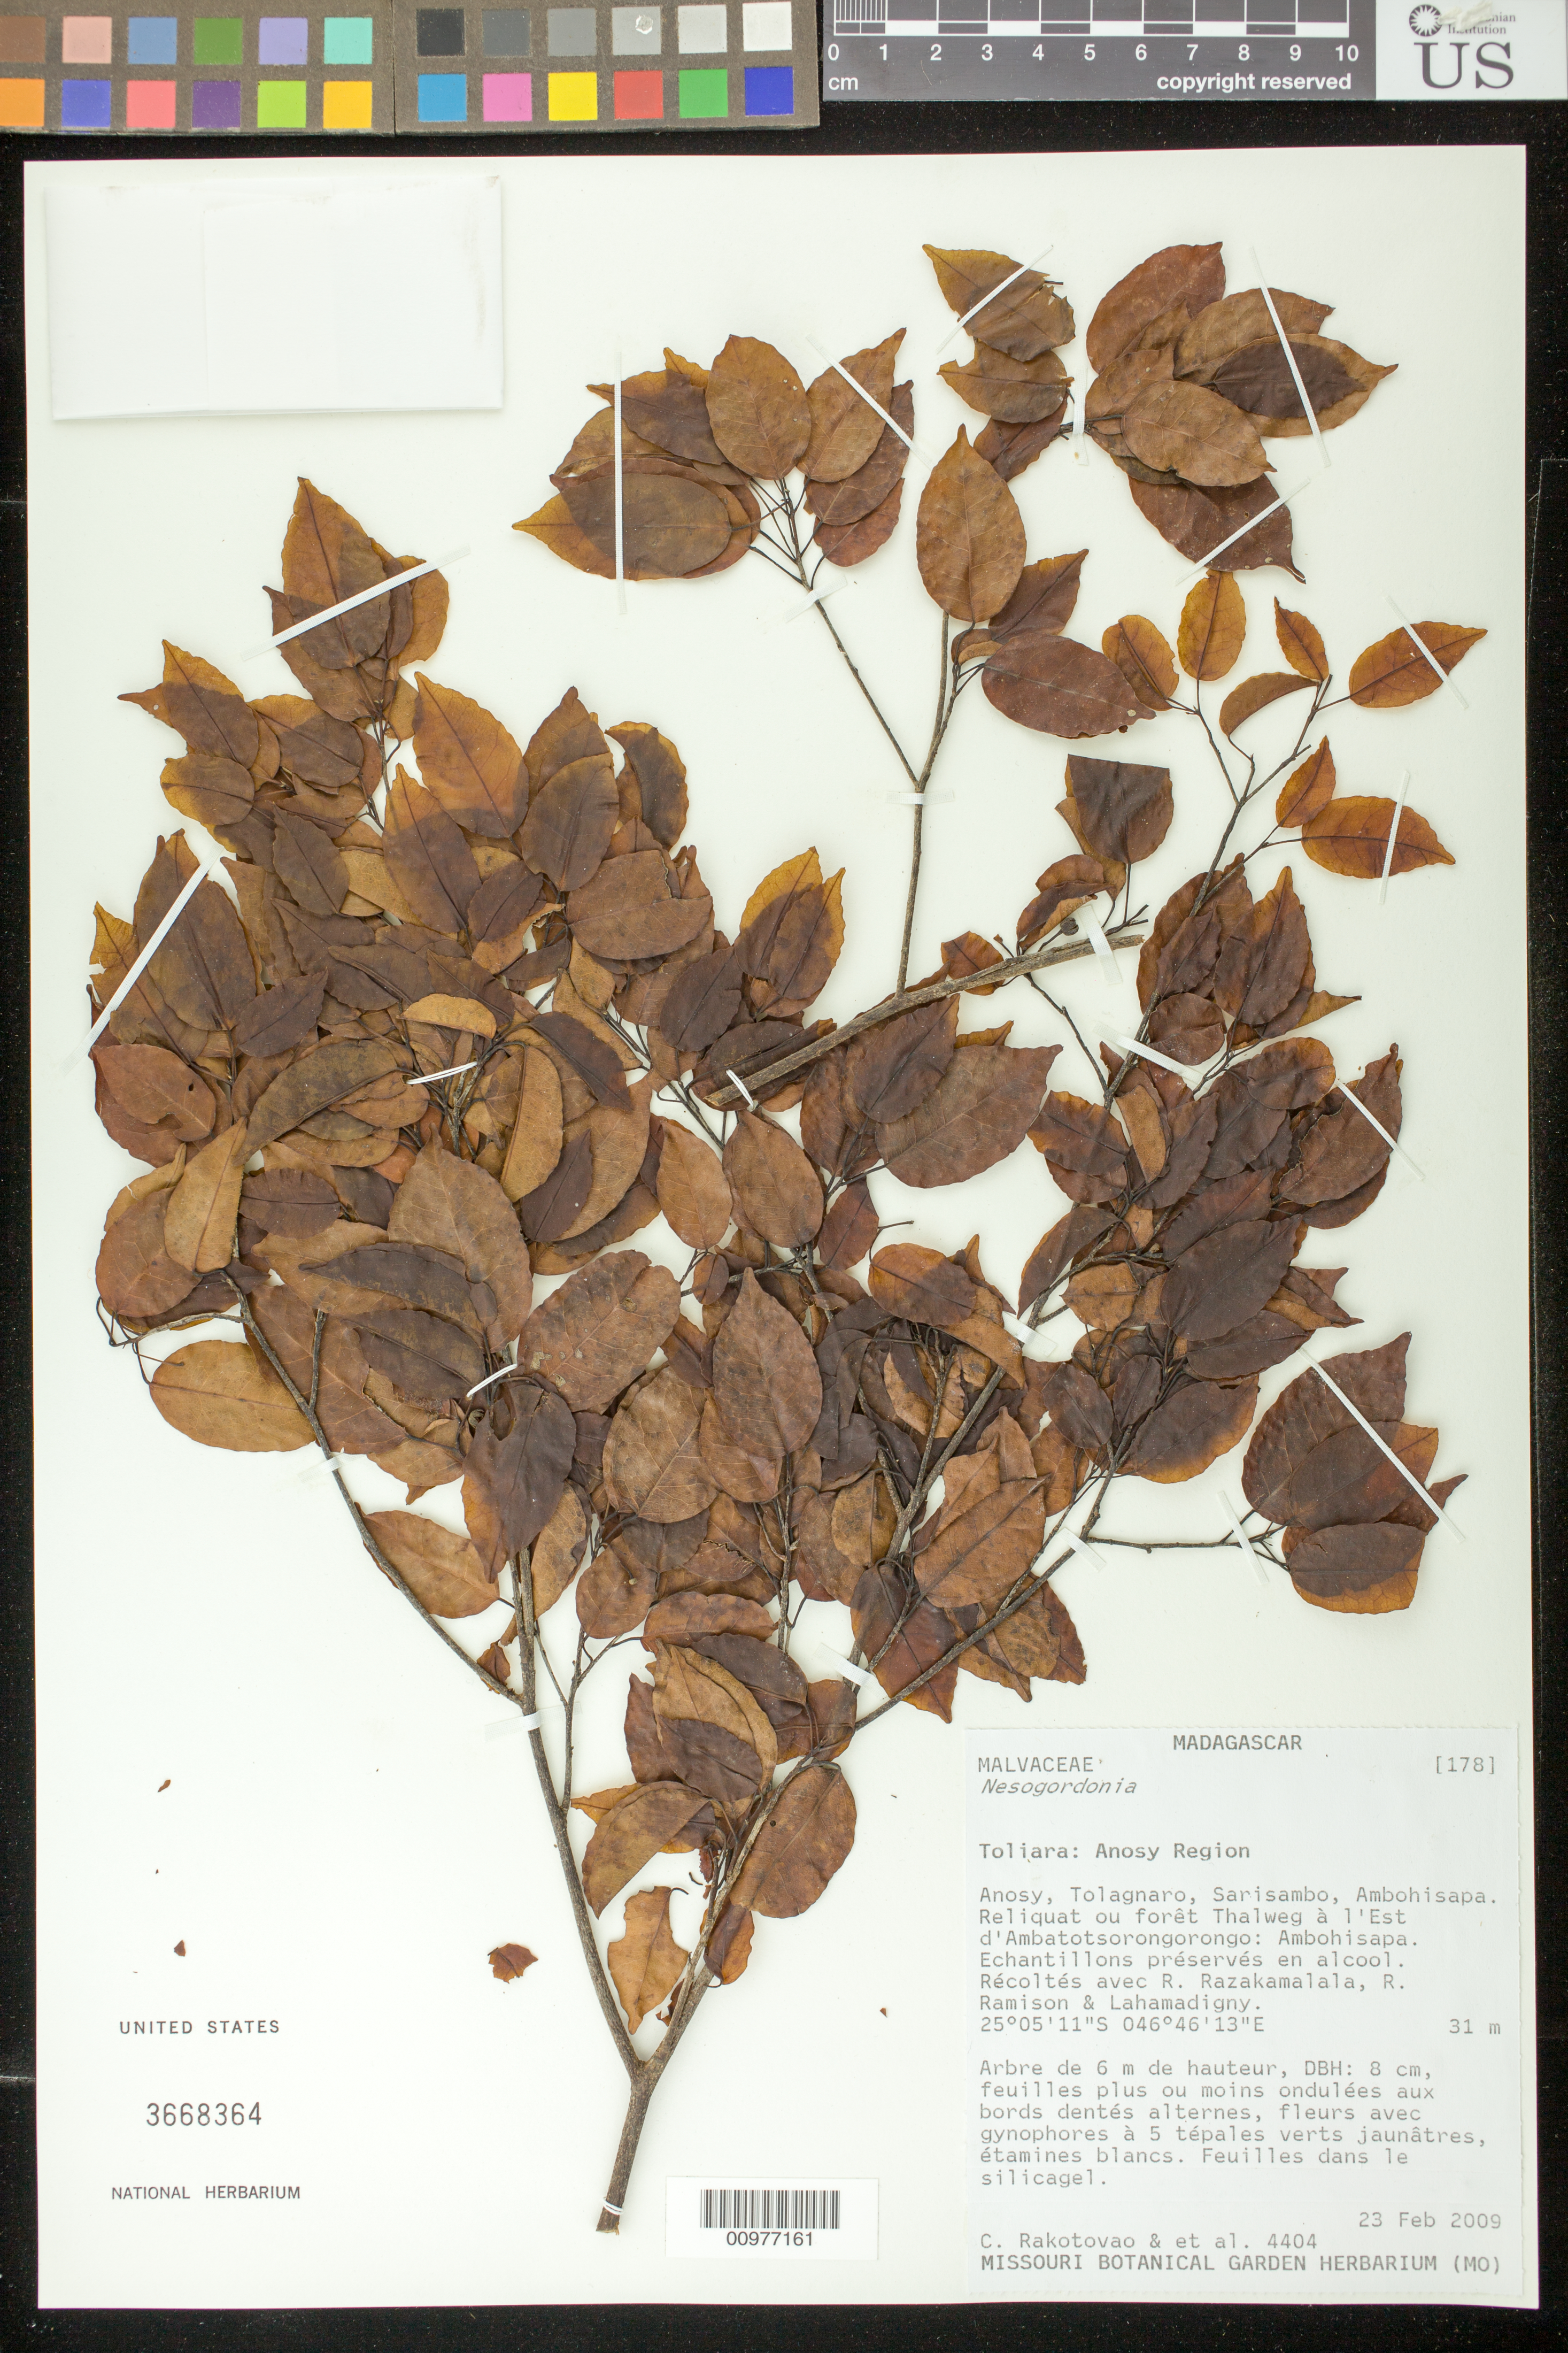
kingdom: Plantae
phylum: Tracheophyta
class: Magnoliopsida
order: Malvales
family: Malvaceae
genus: Nesogordonia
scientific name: Nesogordonia sp.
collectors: C. Rakotovao & et al.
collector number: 4404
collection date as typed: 23 Feb 2009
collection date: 2009-02-23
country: Madagascar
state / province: Anosy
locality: Anosy Region. Tolagnaro, Sarisambo, Ambohisapa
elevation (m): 31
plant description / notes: Echantillons preserves en alcool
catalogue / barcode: US 3668364